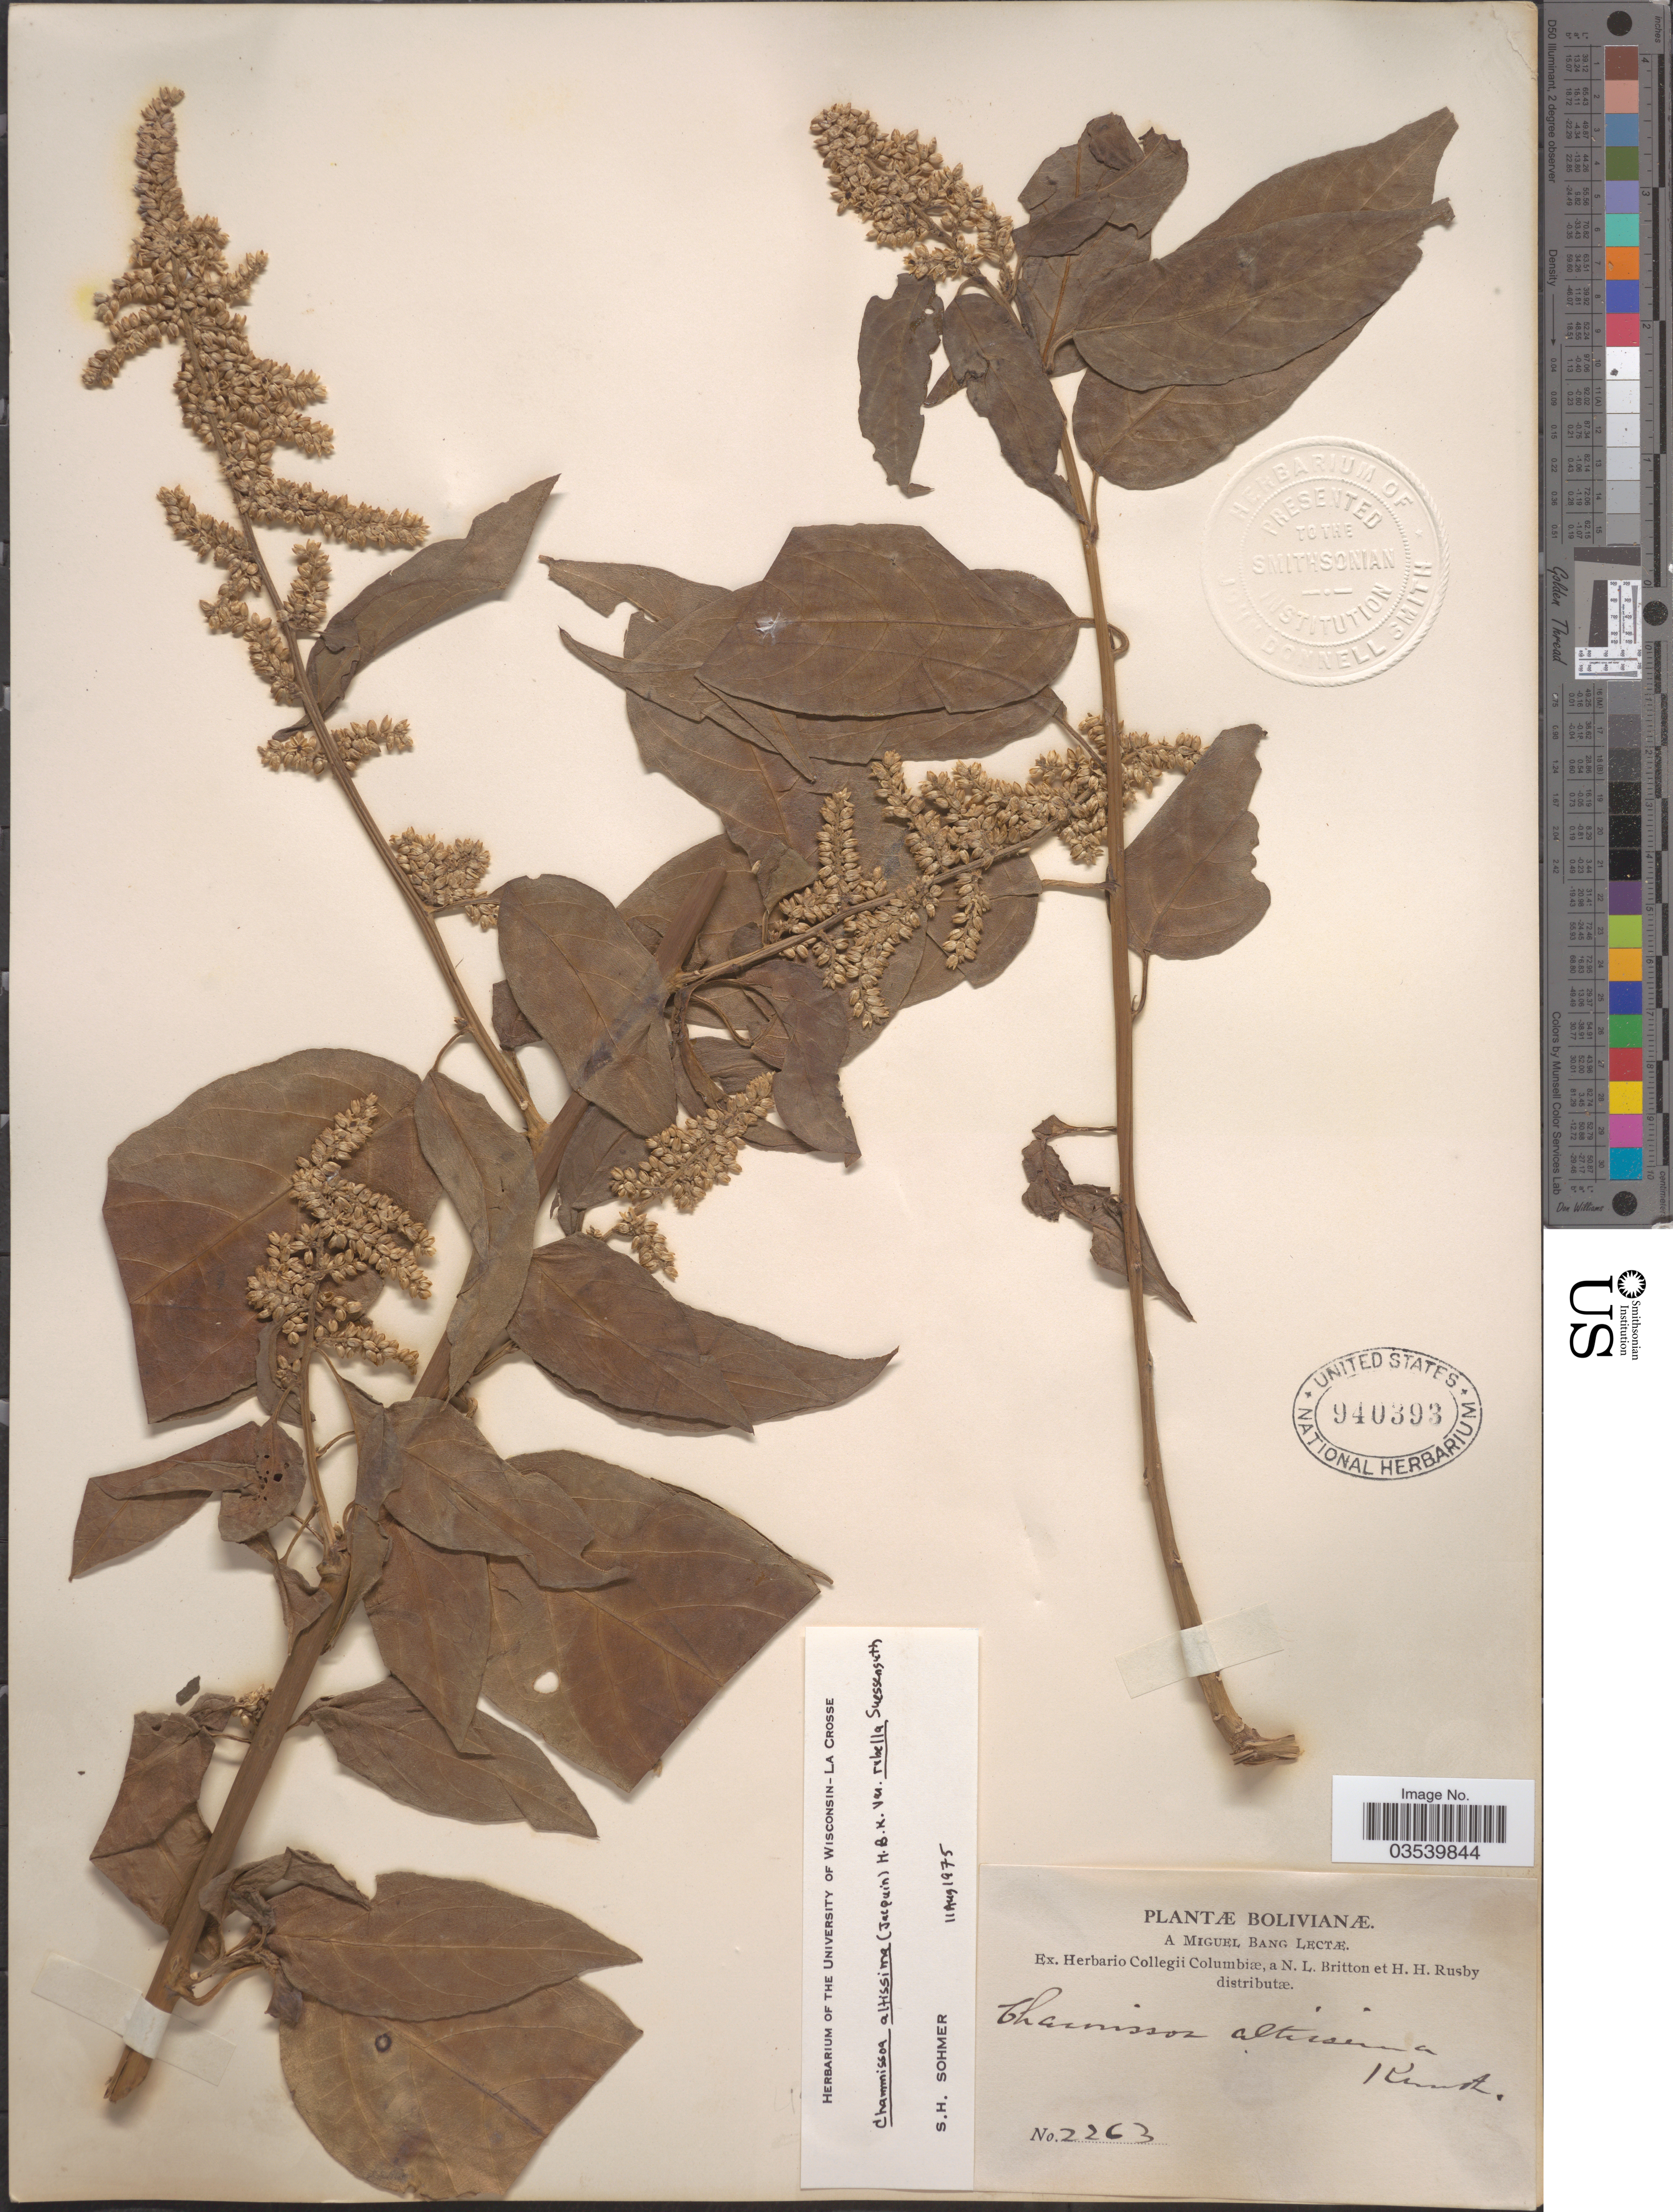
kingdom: Plantae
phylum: Tracheophyta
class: Magnoliopsida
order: Caryophyllales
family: Amaranthaceae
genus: Chamissoa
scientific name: Chamissoa altissima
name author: (Jacq.) Kunth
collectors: M. Bang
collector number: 2263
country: Bolivia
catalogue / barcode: US 940393